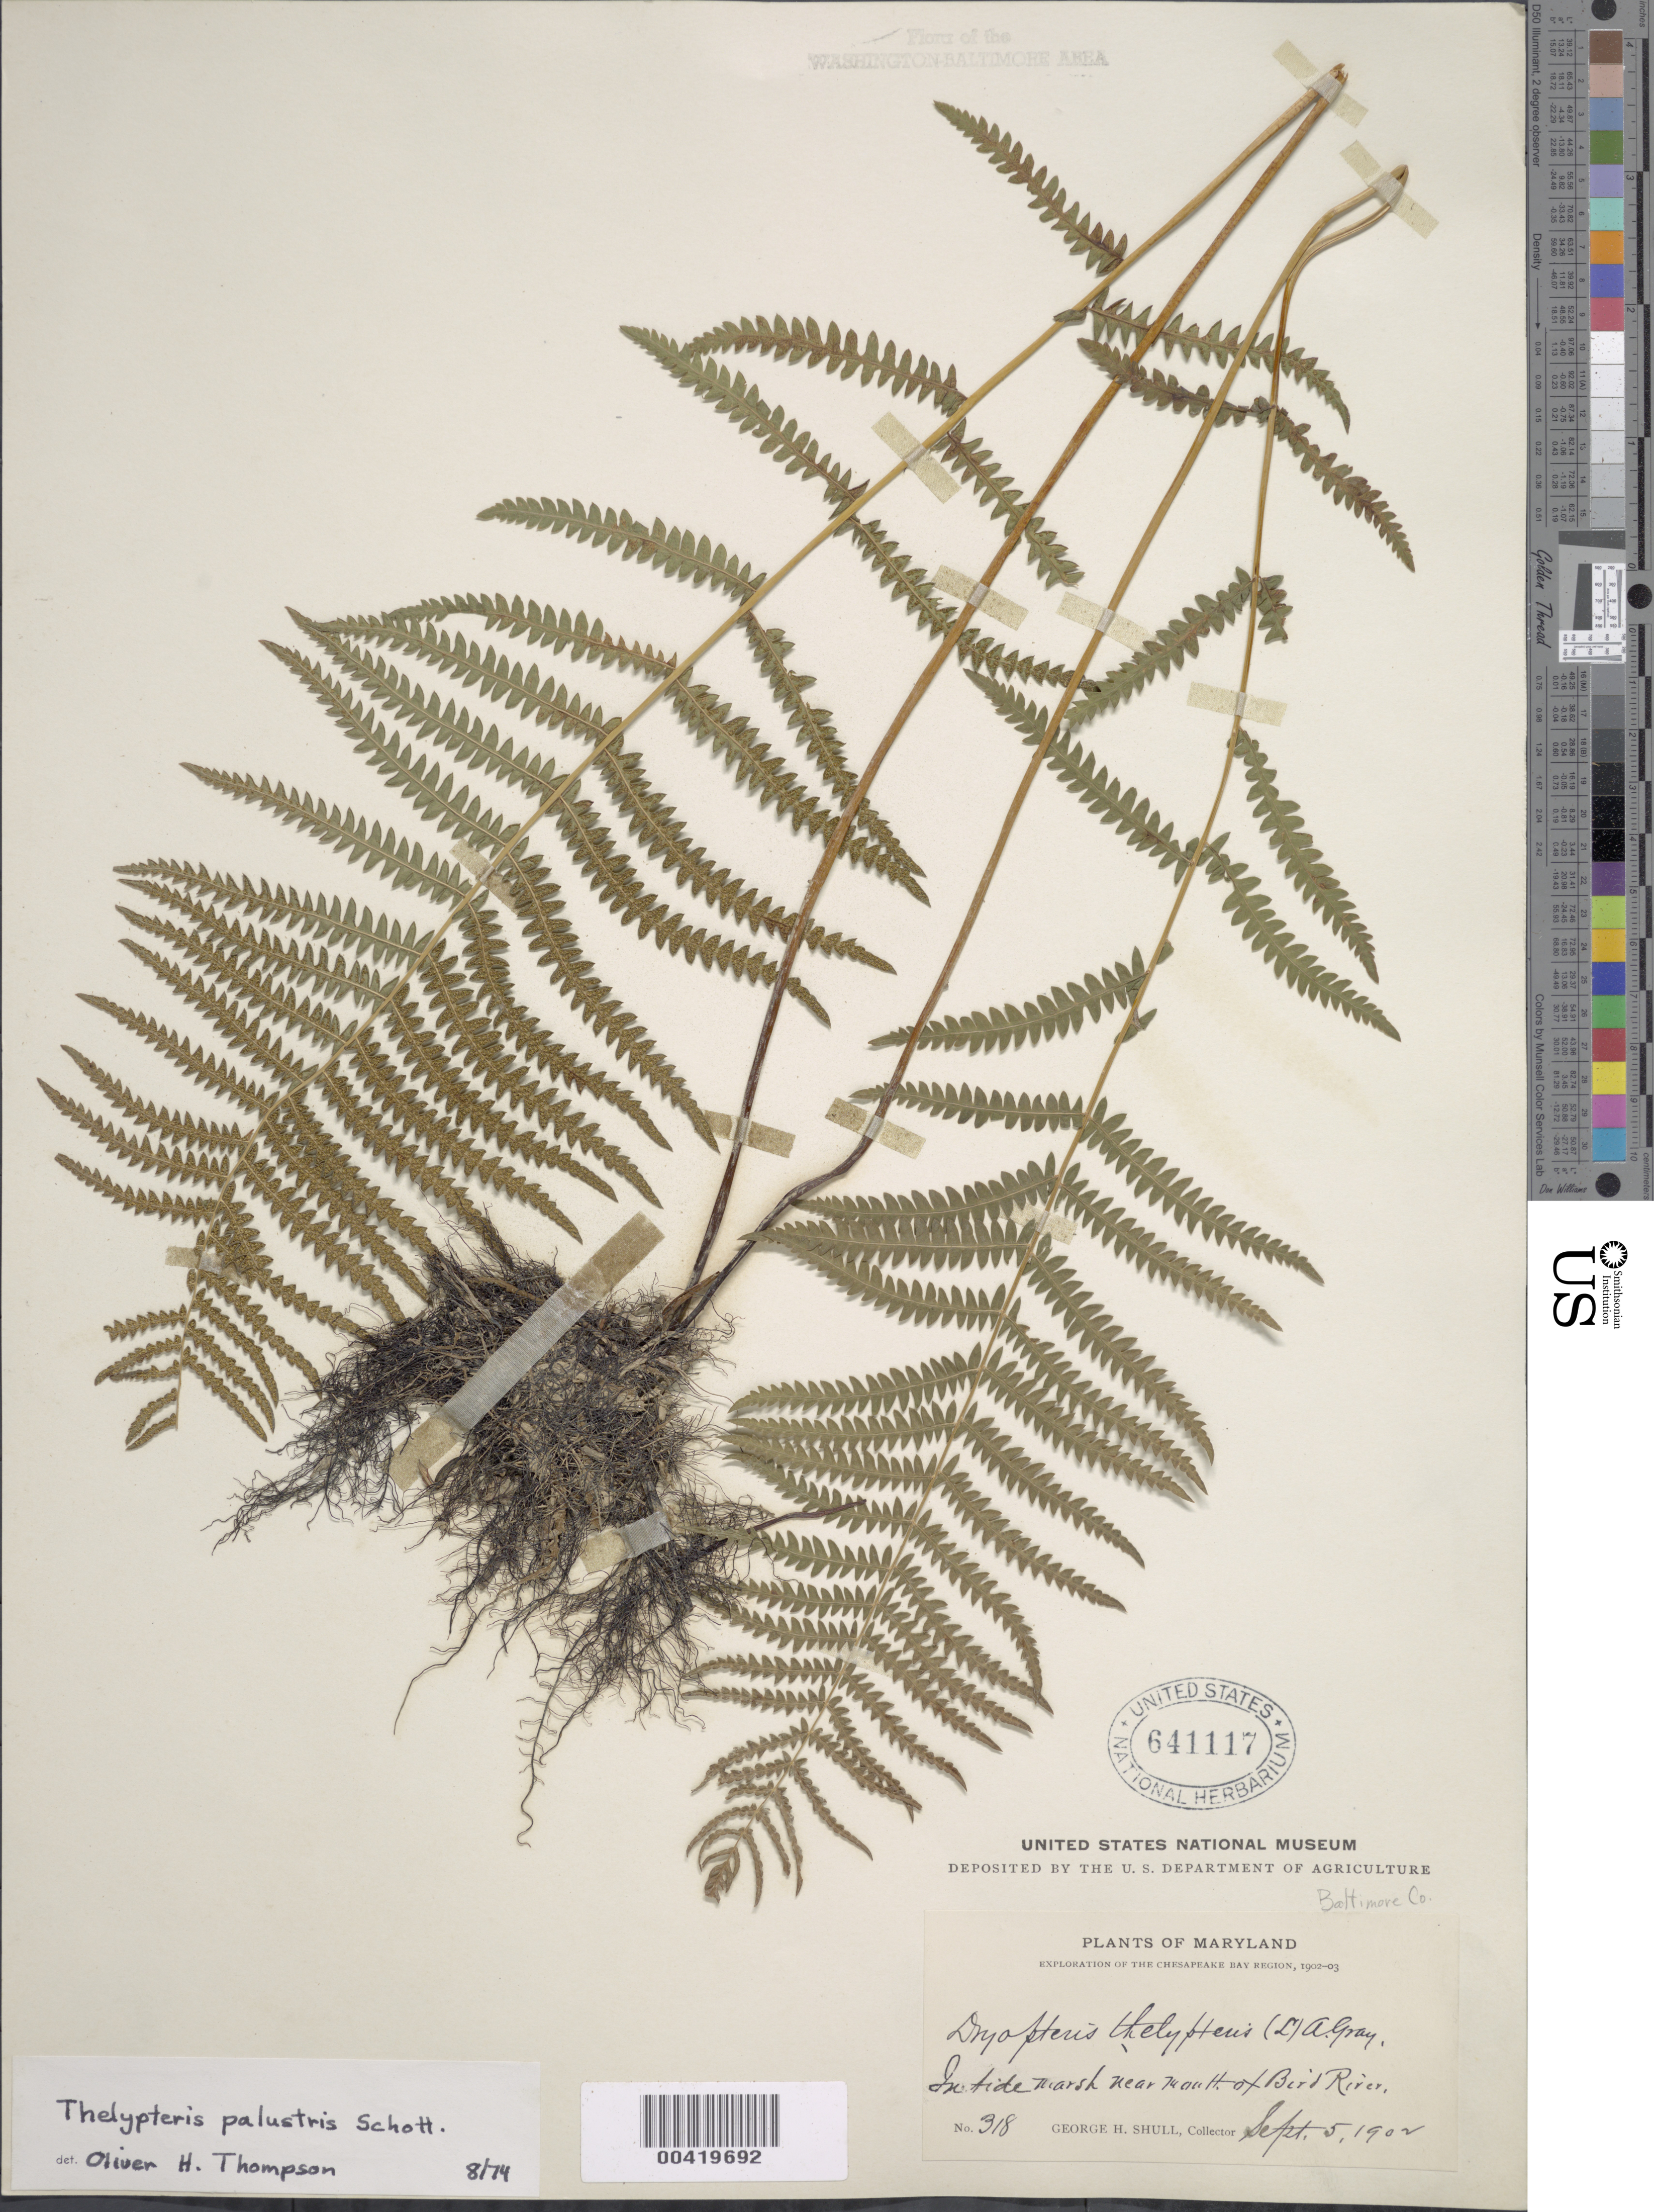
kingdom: Plantae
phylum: Tracheophyta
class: Polypodiopsida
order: Polypodiales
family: Thelypteridaceae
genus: Thelypteris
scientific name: Thelypteris palustris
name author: (Salisb.) Schott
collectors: G. H. Shull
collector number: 318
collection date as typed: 05 Sep 1902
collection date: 1902-09-05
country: United States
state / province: Maryland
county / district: Baltimore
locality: Mouth of Bird River Tidal Marsh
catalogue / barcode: US 641117